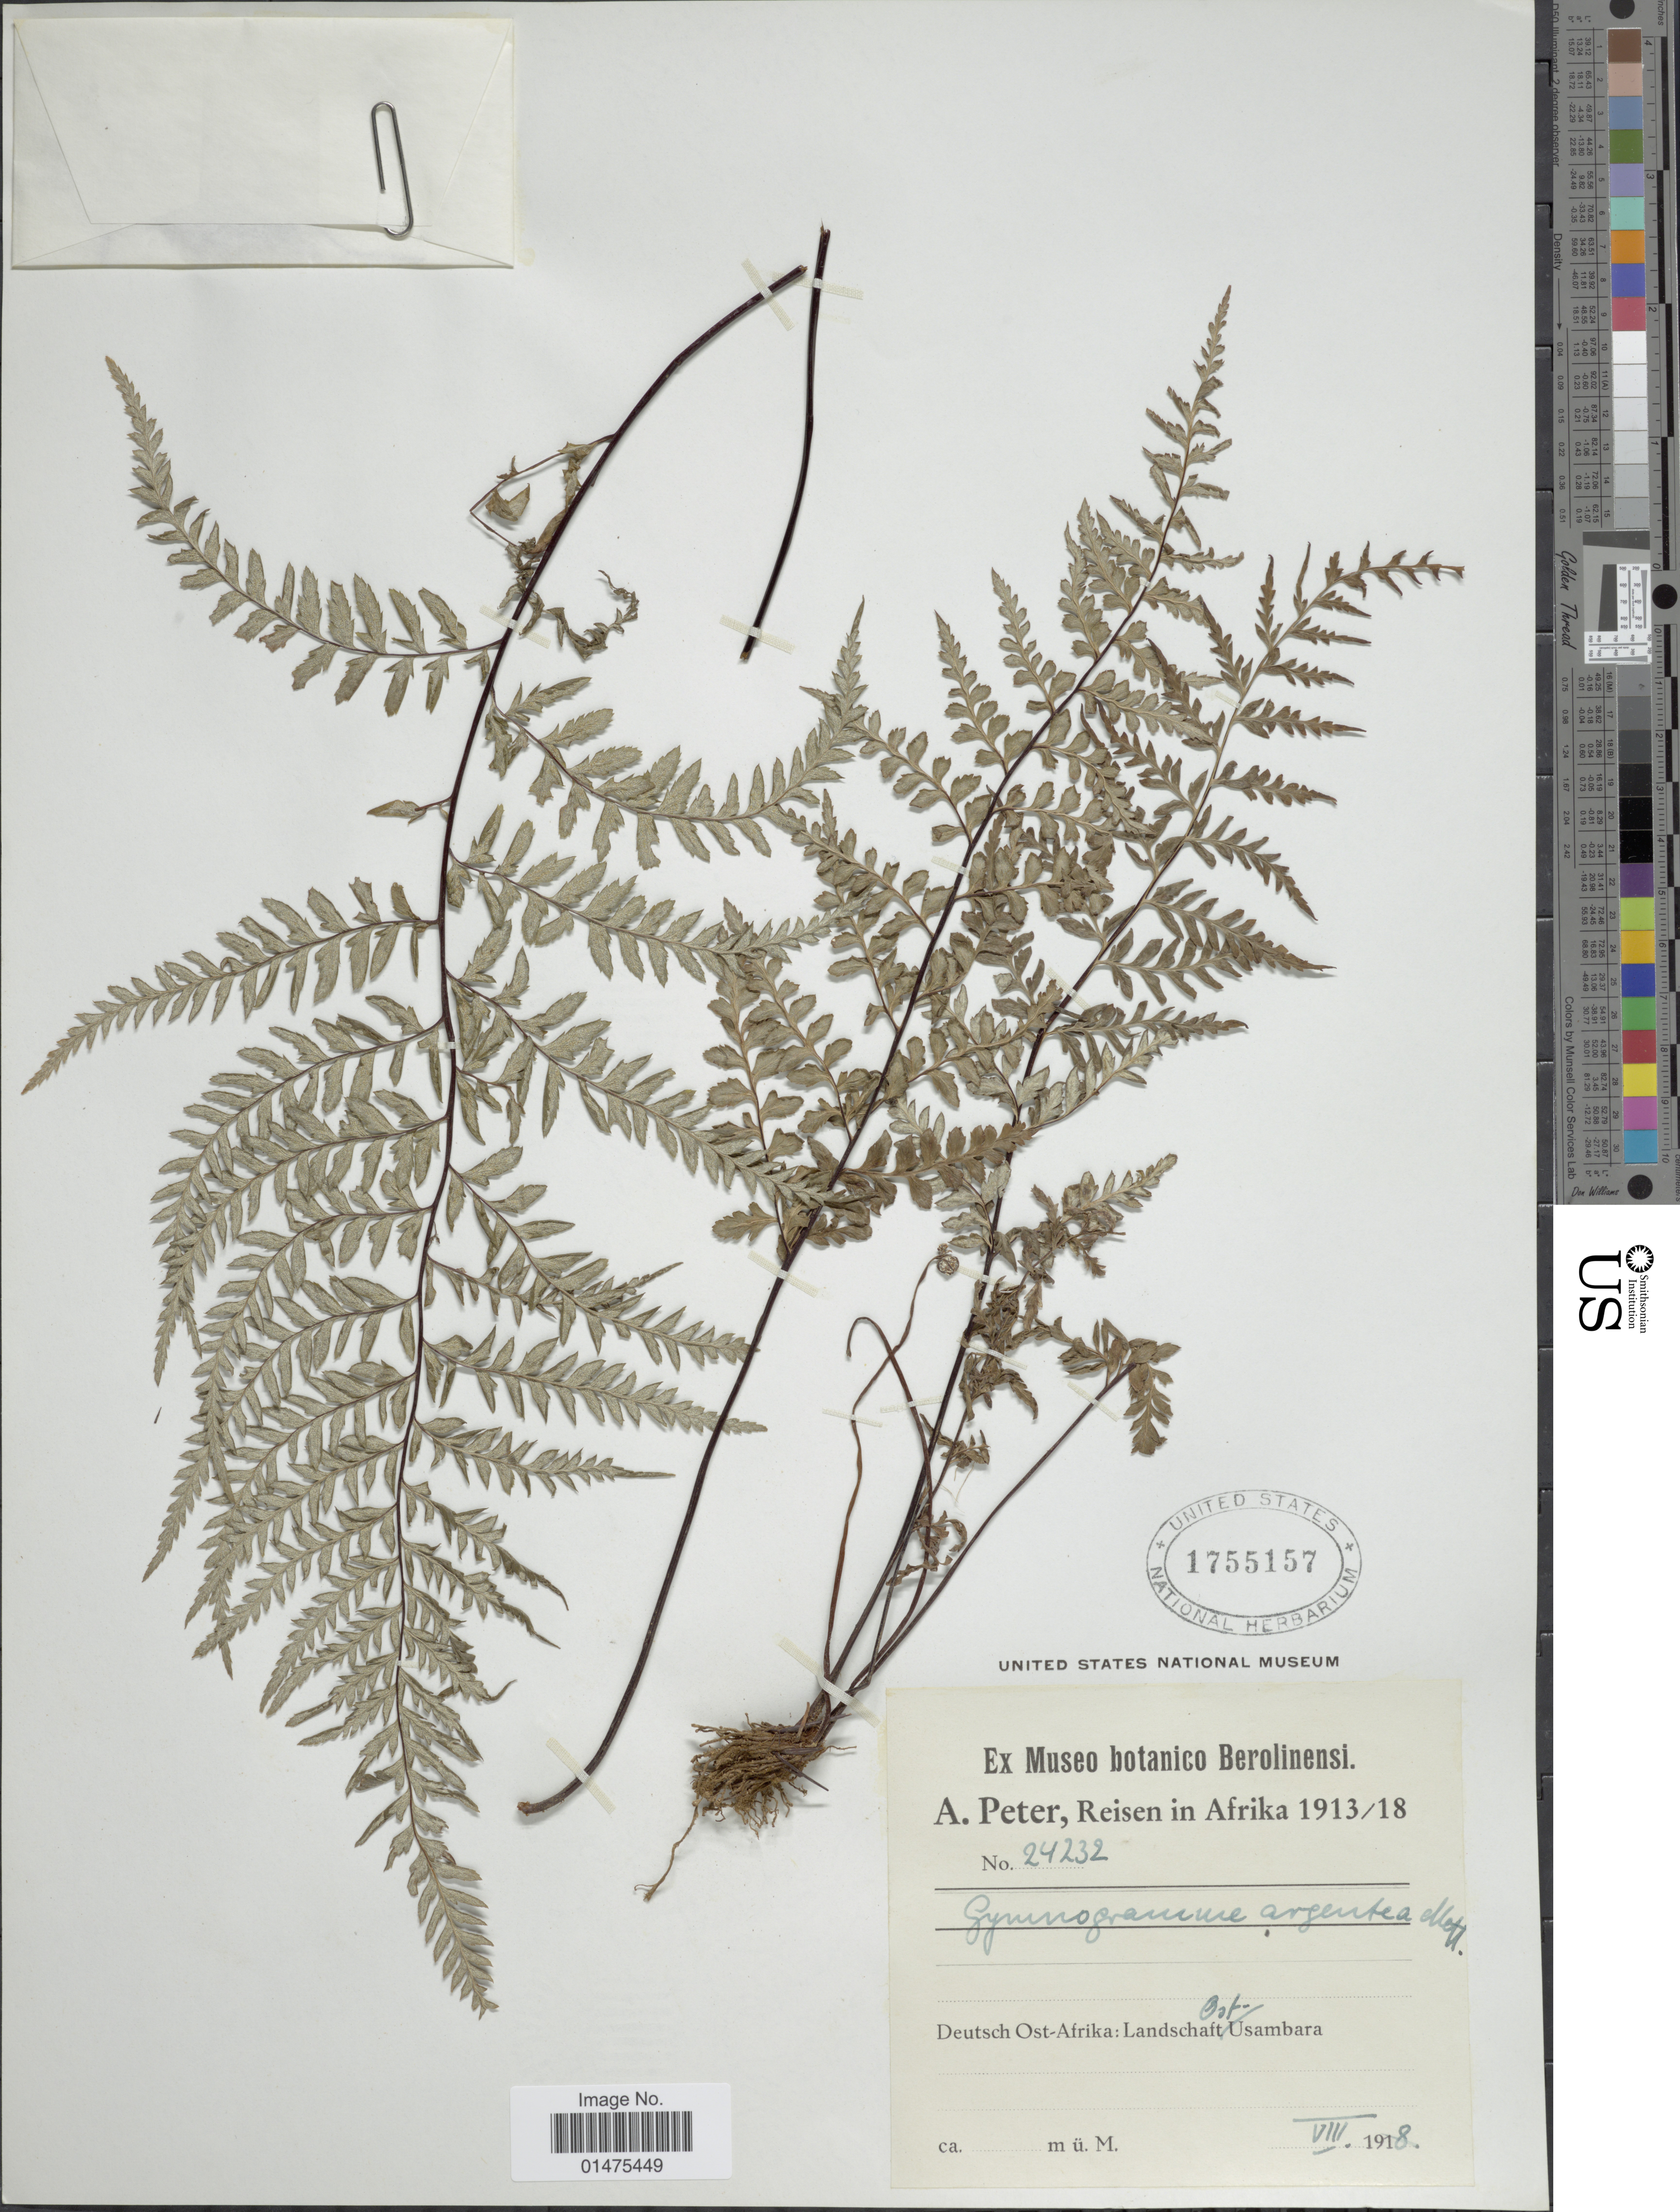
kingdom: Plantae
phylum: Tracheophyta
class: Polypodiopsida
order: Polypodiales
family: Pteridaceae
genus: Pityrogramma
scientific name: Pityrogramma calomelanos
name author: (L.) Link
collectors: A. Peter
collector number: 24232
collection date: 1918-08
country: Tanzania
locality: Deutsch Ost-Afrika: landschaft Ost Usambara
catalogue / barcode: US 1755157